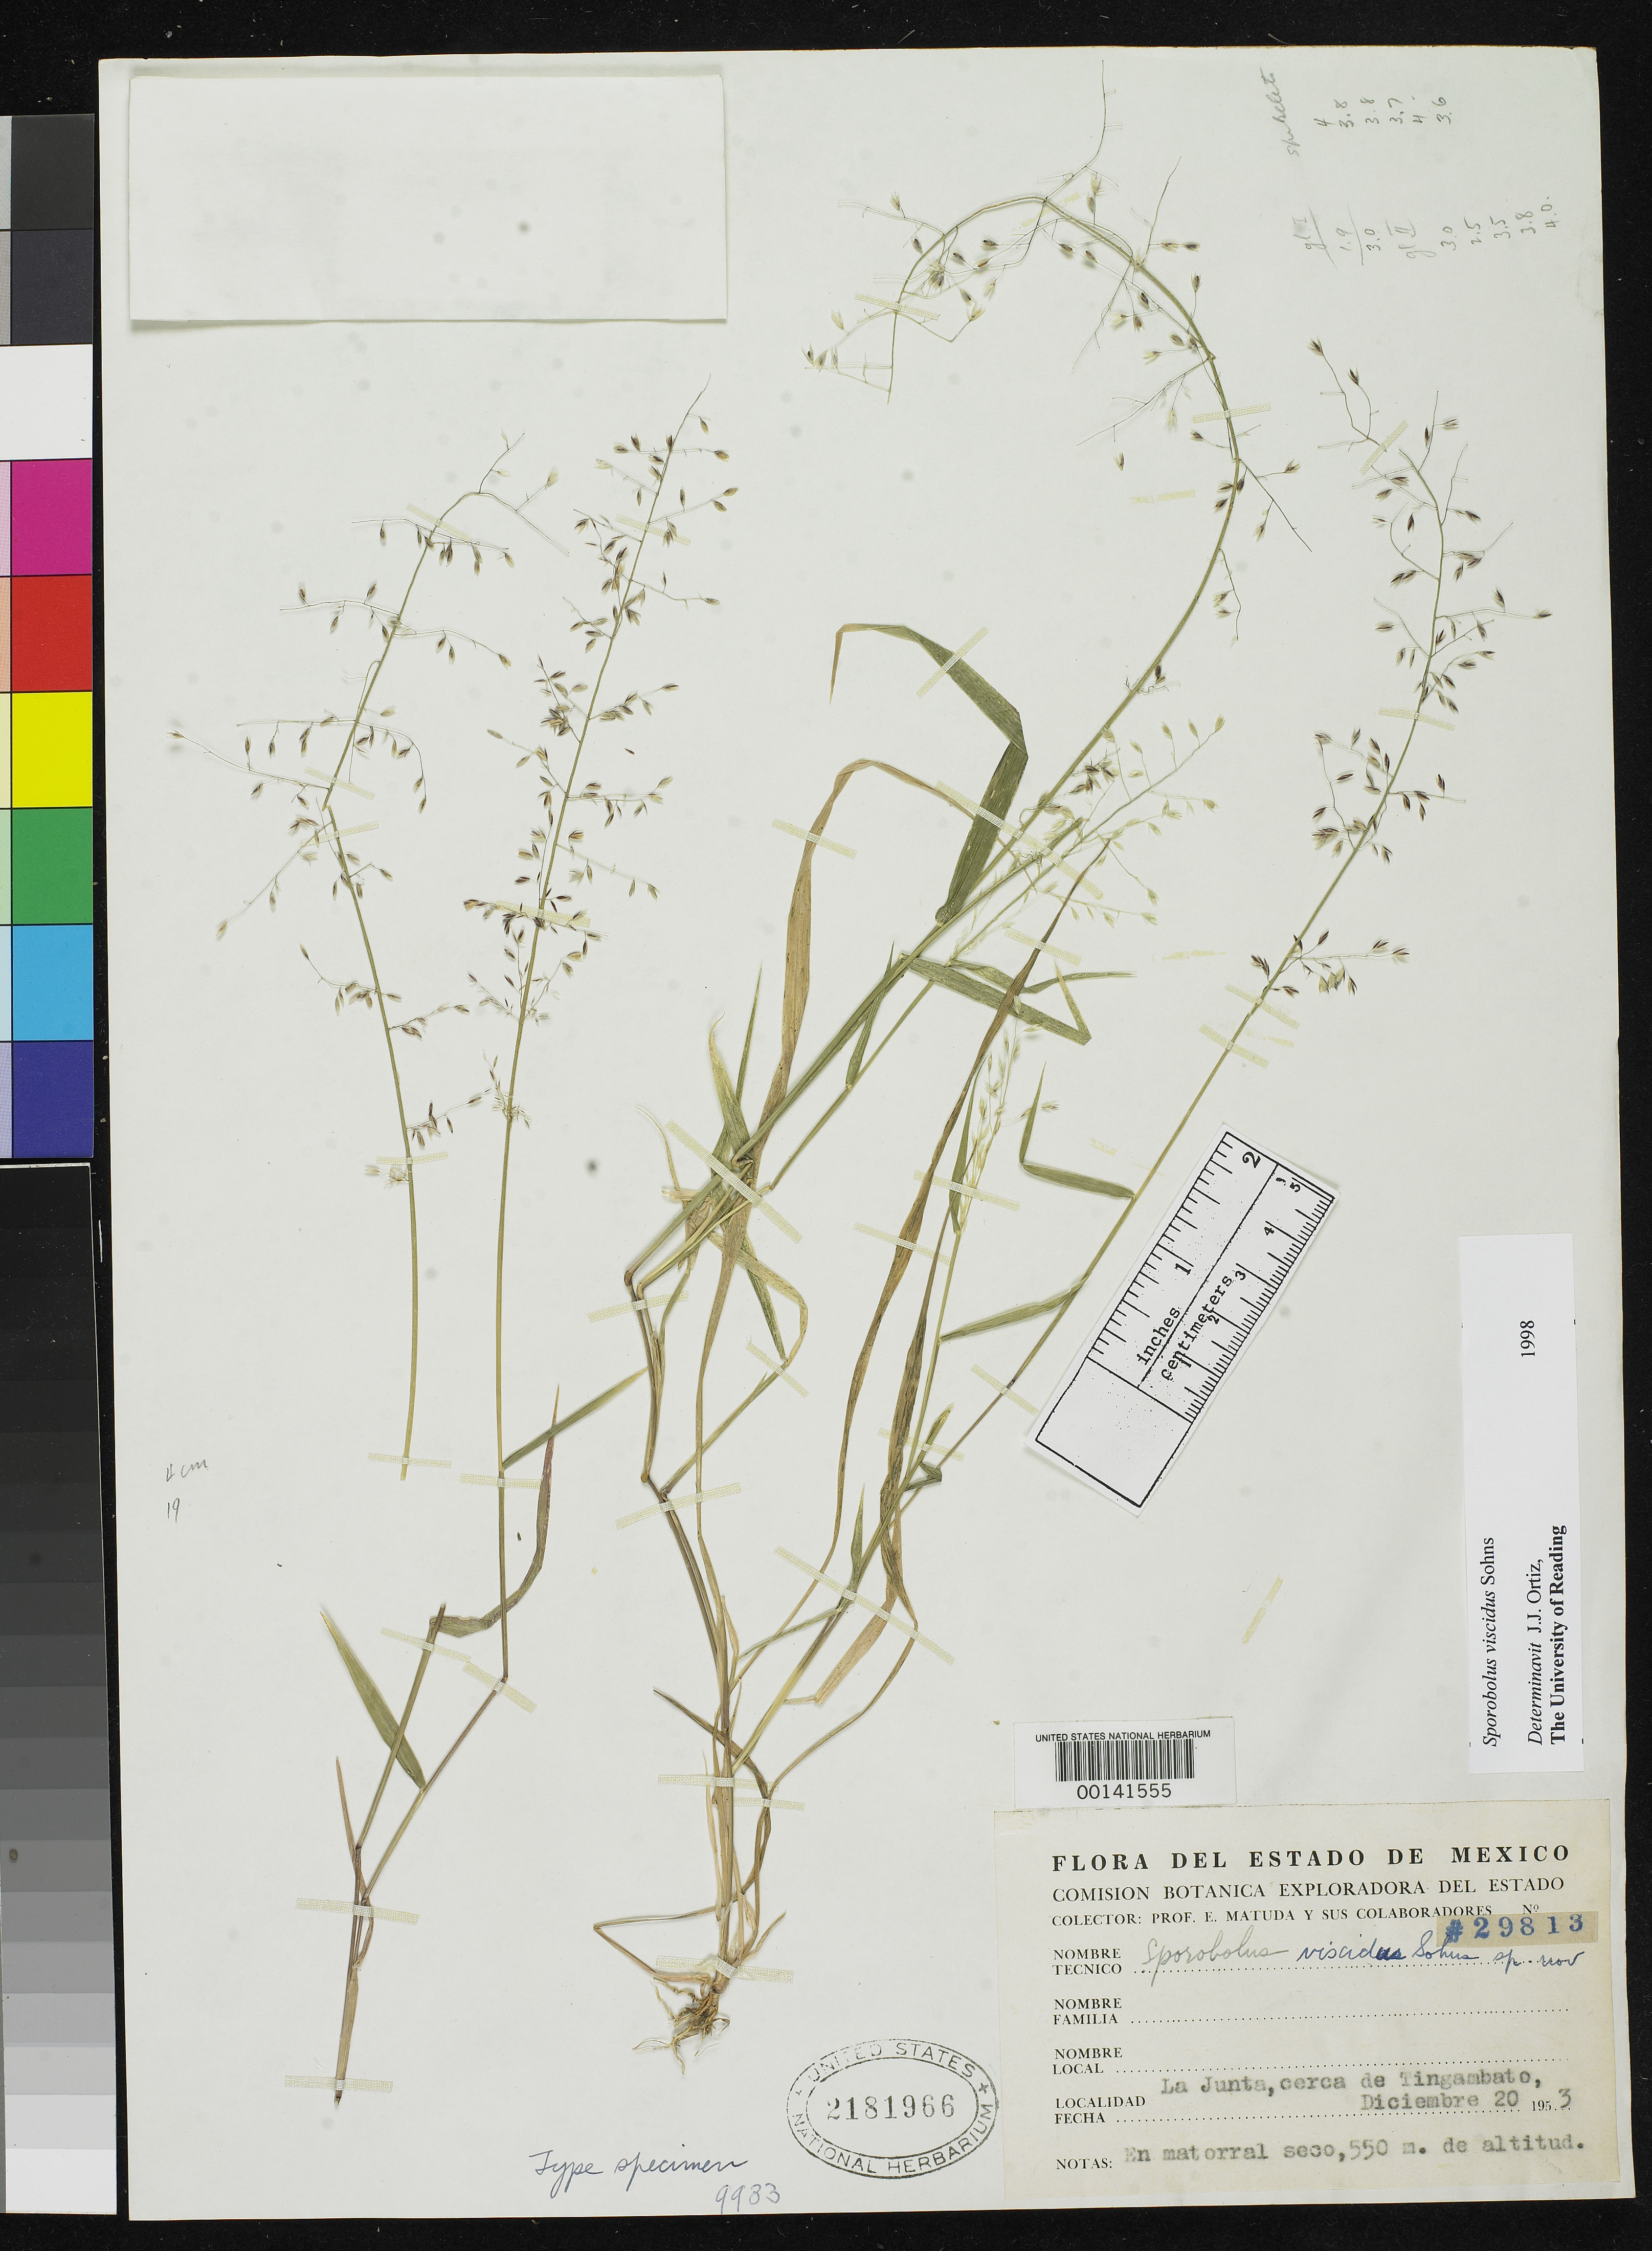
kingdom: Plantae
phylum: Tracheophyta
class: Liliopsida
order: Poales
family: Poaceae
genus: Sporobolus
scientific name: Sporobolus viscidus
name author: Sohns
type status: Holotype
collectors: E. Matuda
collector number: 29813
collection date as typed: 20 Dec 1953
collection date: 1953-12-20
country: Mexico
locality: La Junta, cerca de Tingambato.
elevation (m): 550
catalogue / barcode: US 2181966